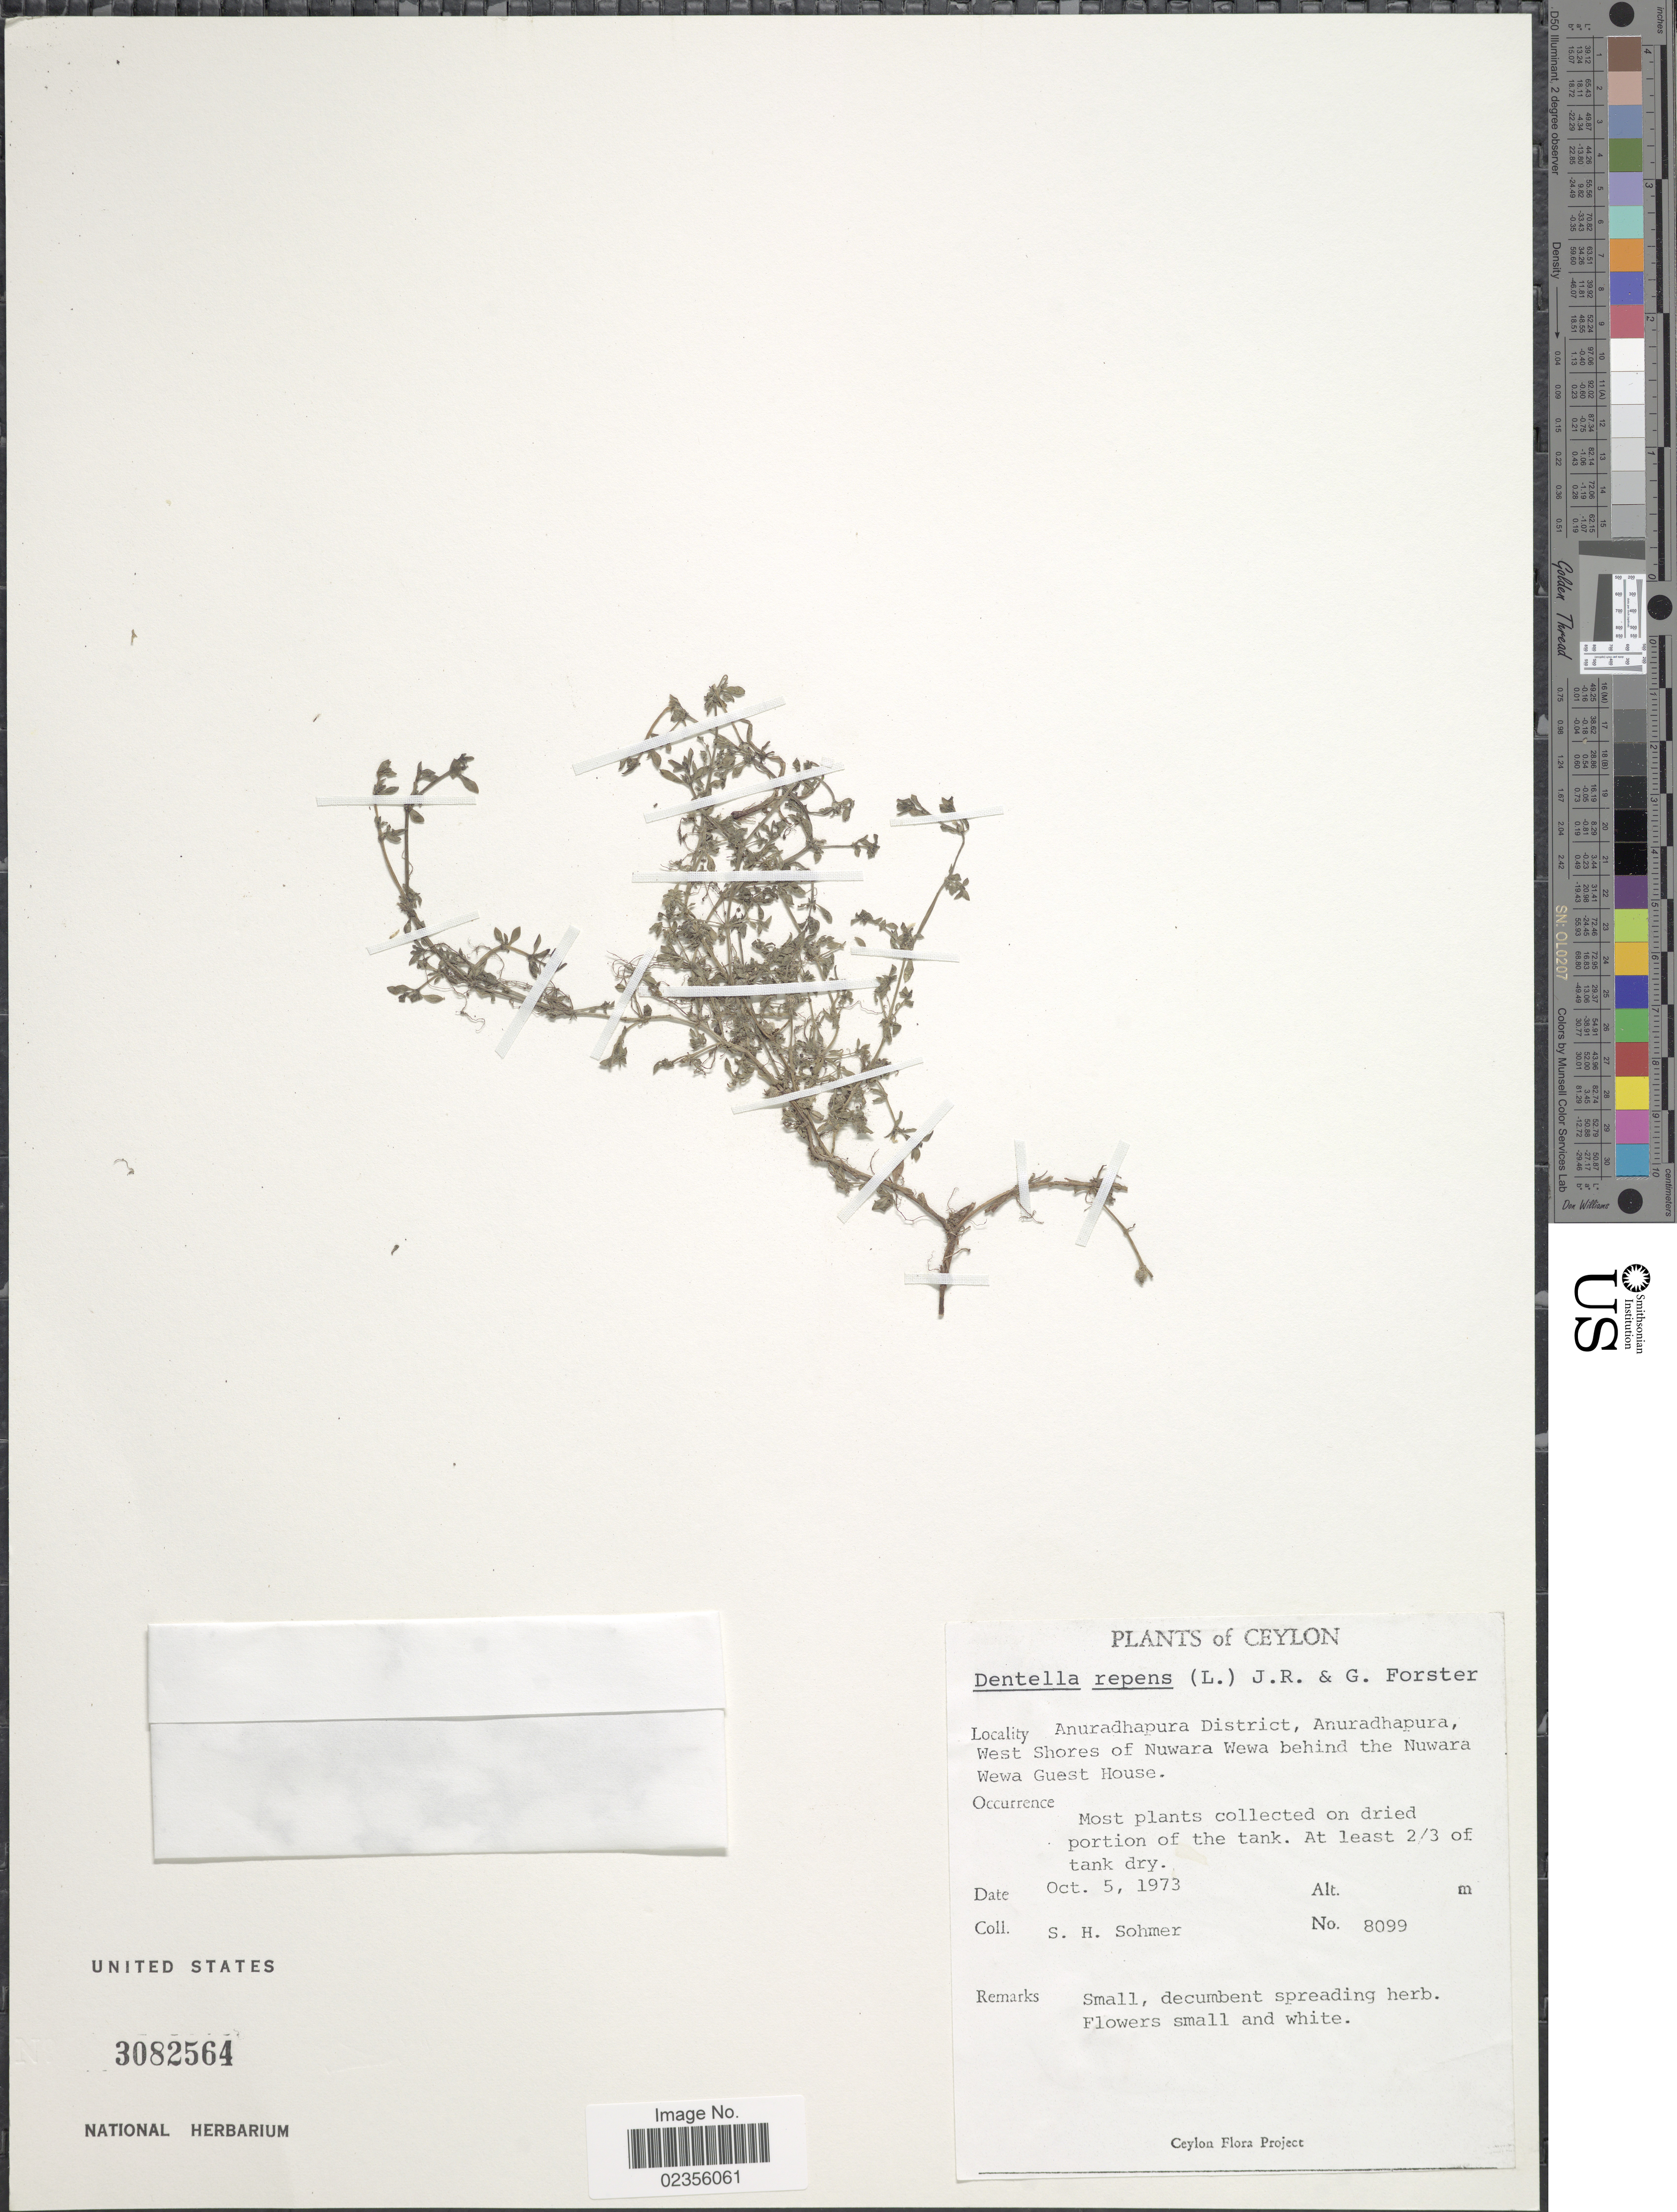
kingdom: Plantae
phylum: Tracheophyta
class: Magnoliopsida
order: Gentianales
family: Rubiaceae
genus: Dentella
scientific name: Dentella repens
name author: J.R. Forst. & G. Forst.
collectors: S. H. Sohmer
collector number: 8099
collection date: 1973-10-05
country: Sri Lanka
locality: Ceylon. Anuradhapura District, Anuradhapura, West Shores of Nuwara Wewa behind the Nuwara Wewa Guest House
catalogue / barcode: US 3082564